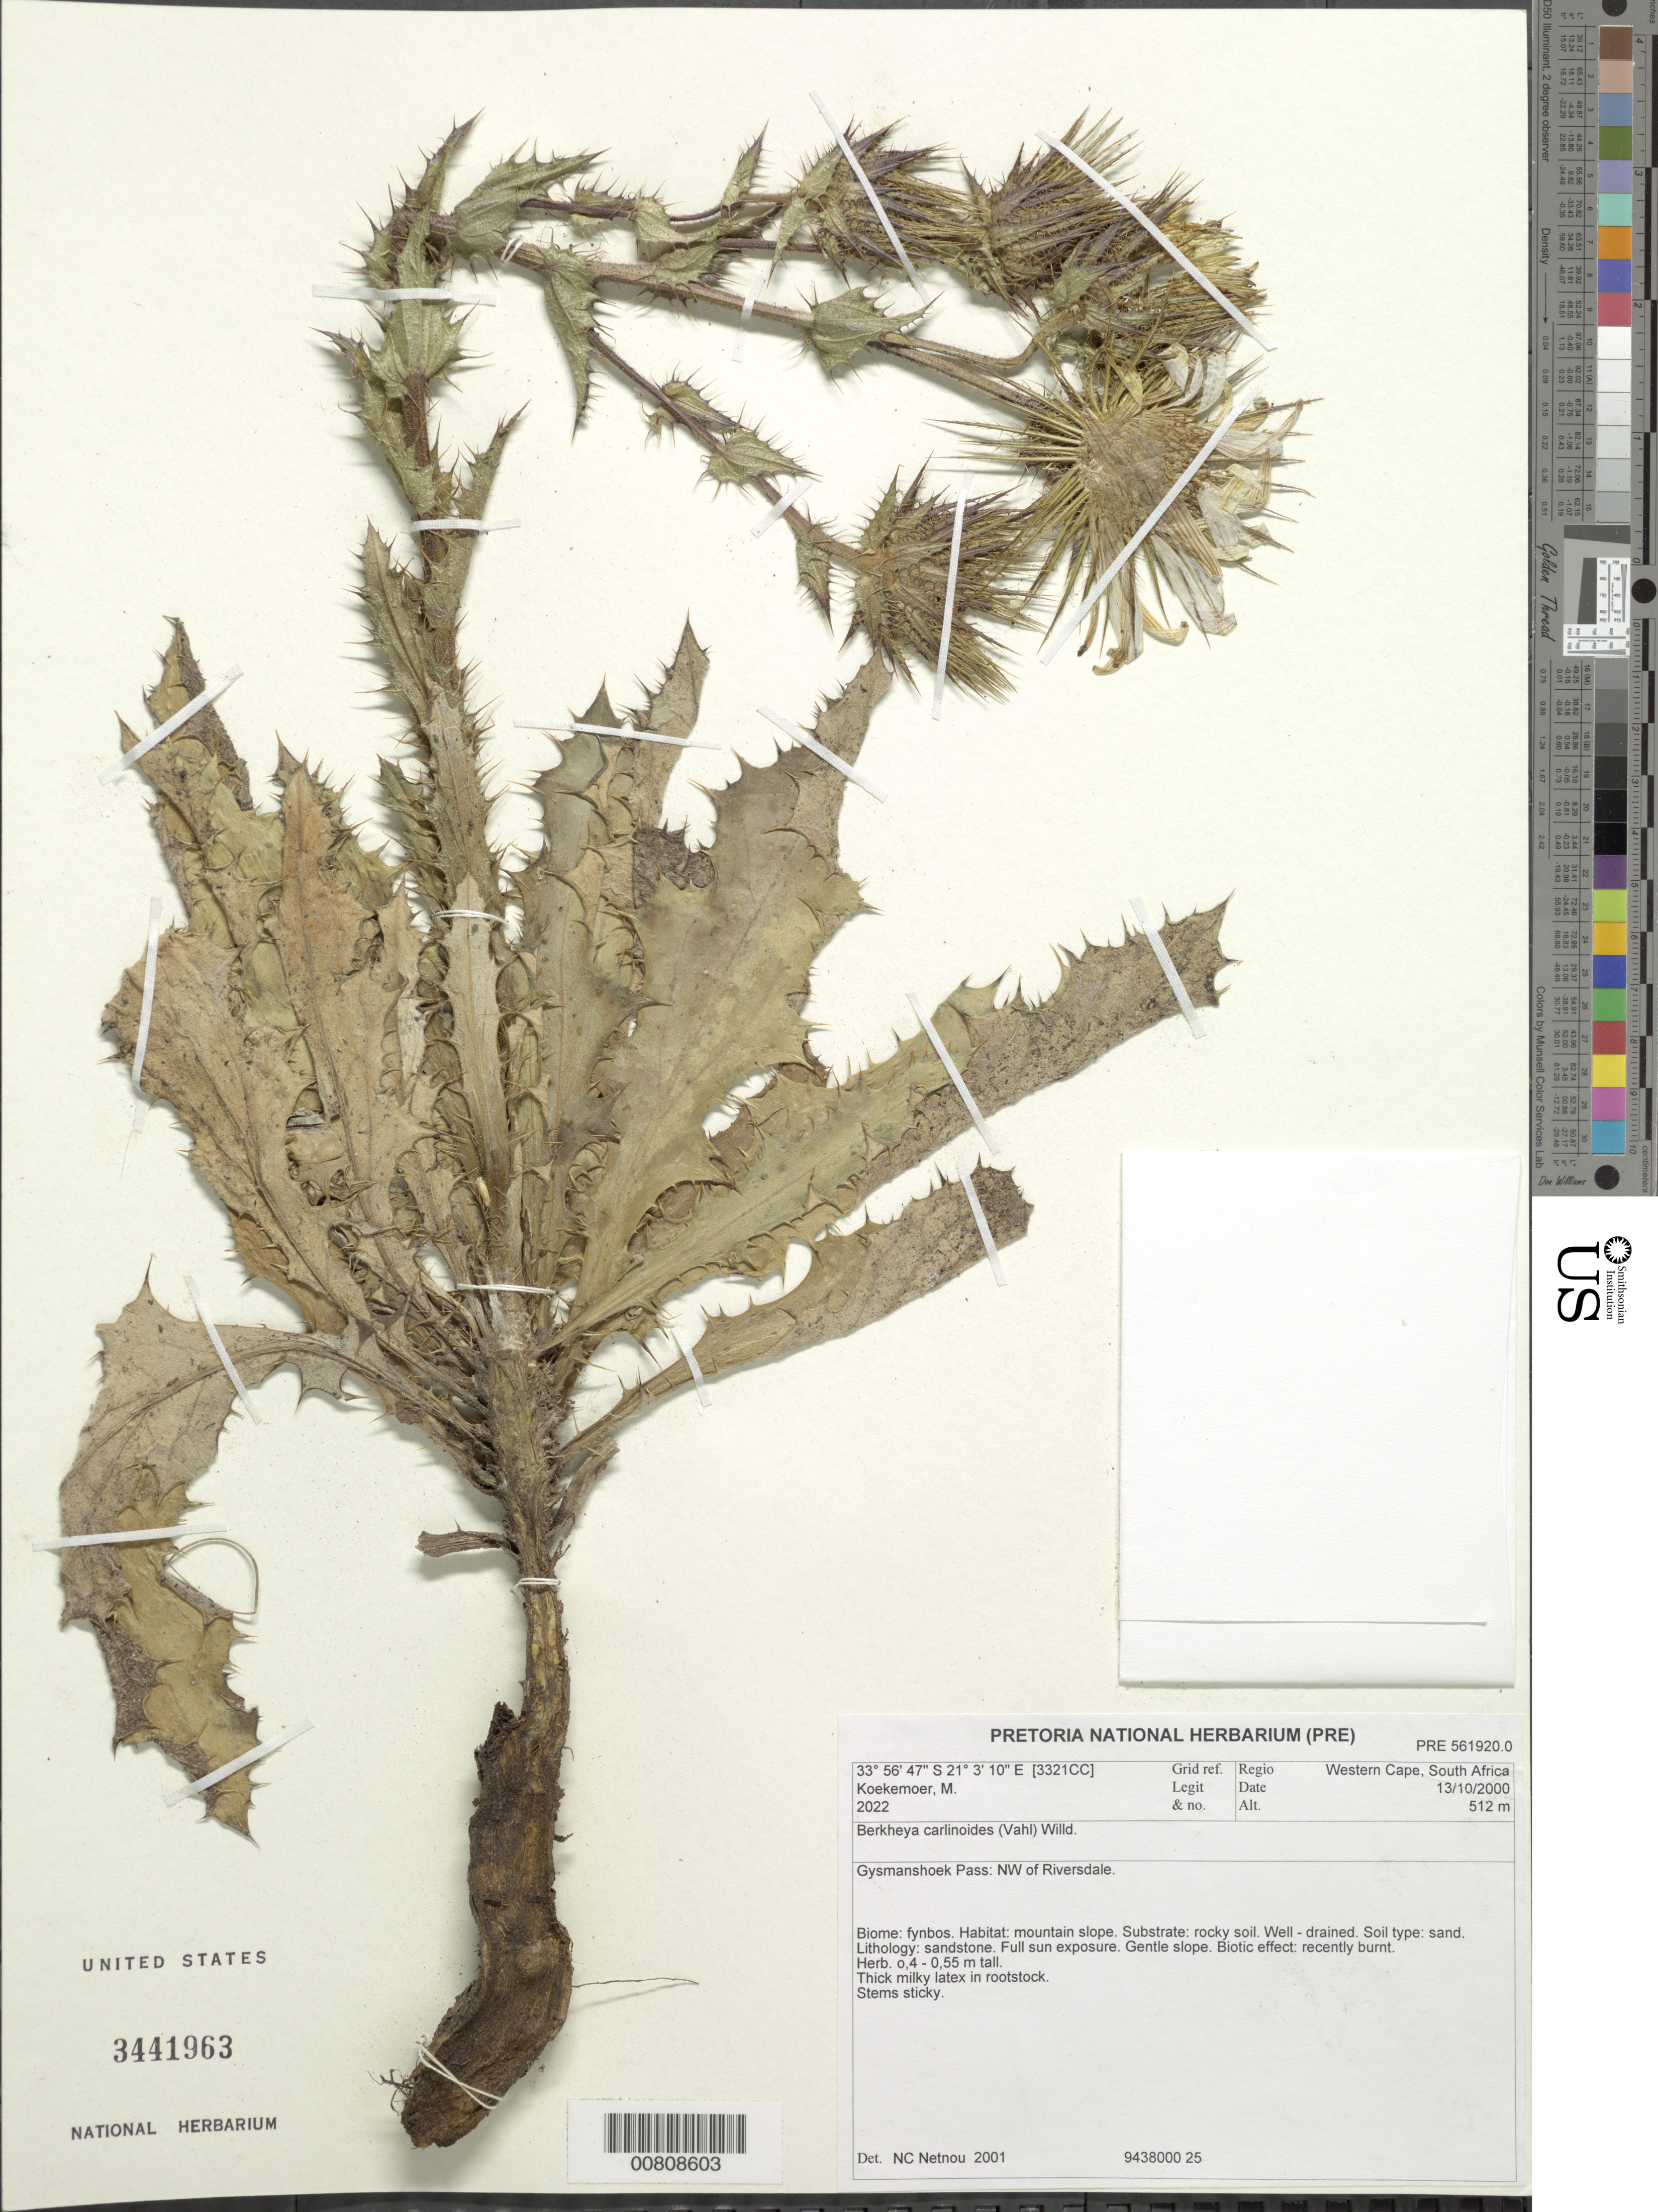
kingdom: Plantae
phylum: Tracheophyta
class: Magnoliopsida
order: Asterales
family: Asteraceae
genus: Berkheya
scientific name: Berkheya carlinoides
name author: (Vahl) Willd.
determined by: Netnou, N. C.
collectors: M. Koekemoer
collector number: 2022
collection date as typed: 13 October 2000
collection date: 2000-10-13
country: South Africa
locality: Western Cape; Gysmanshoek Pass, NW of Riversdale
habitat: Fynbos; mountain slope, rocky soil, well-drained, sand, sandstone, full sun, gentle slope, recently burned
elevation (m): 512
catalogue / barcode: US 3441963